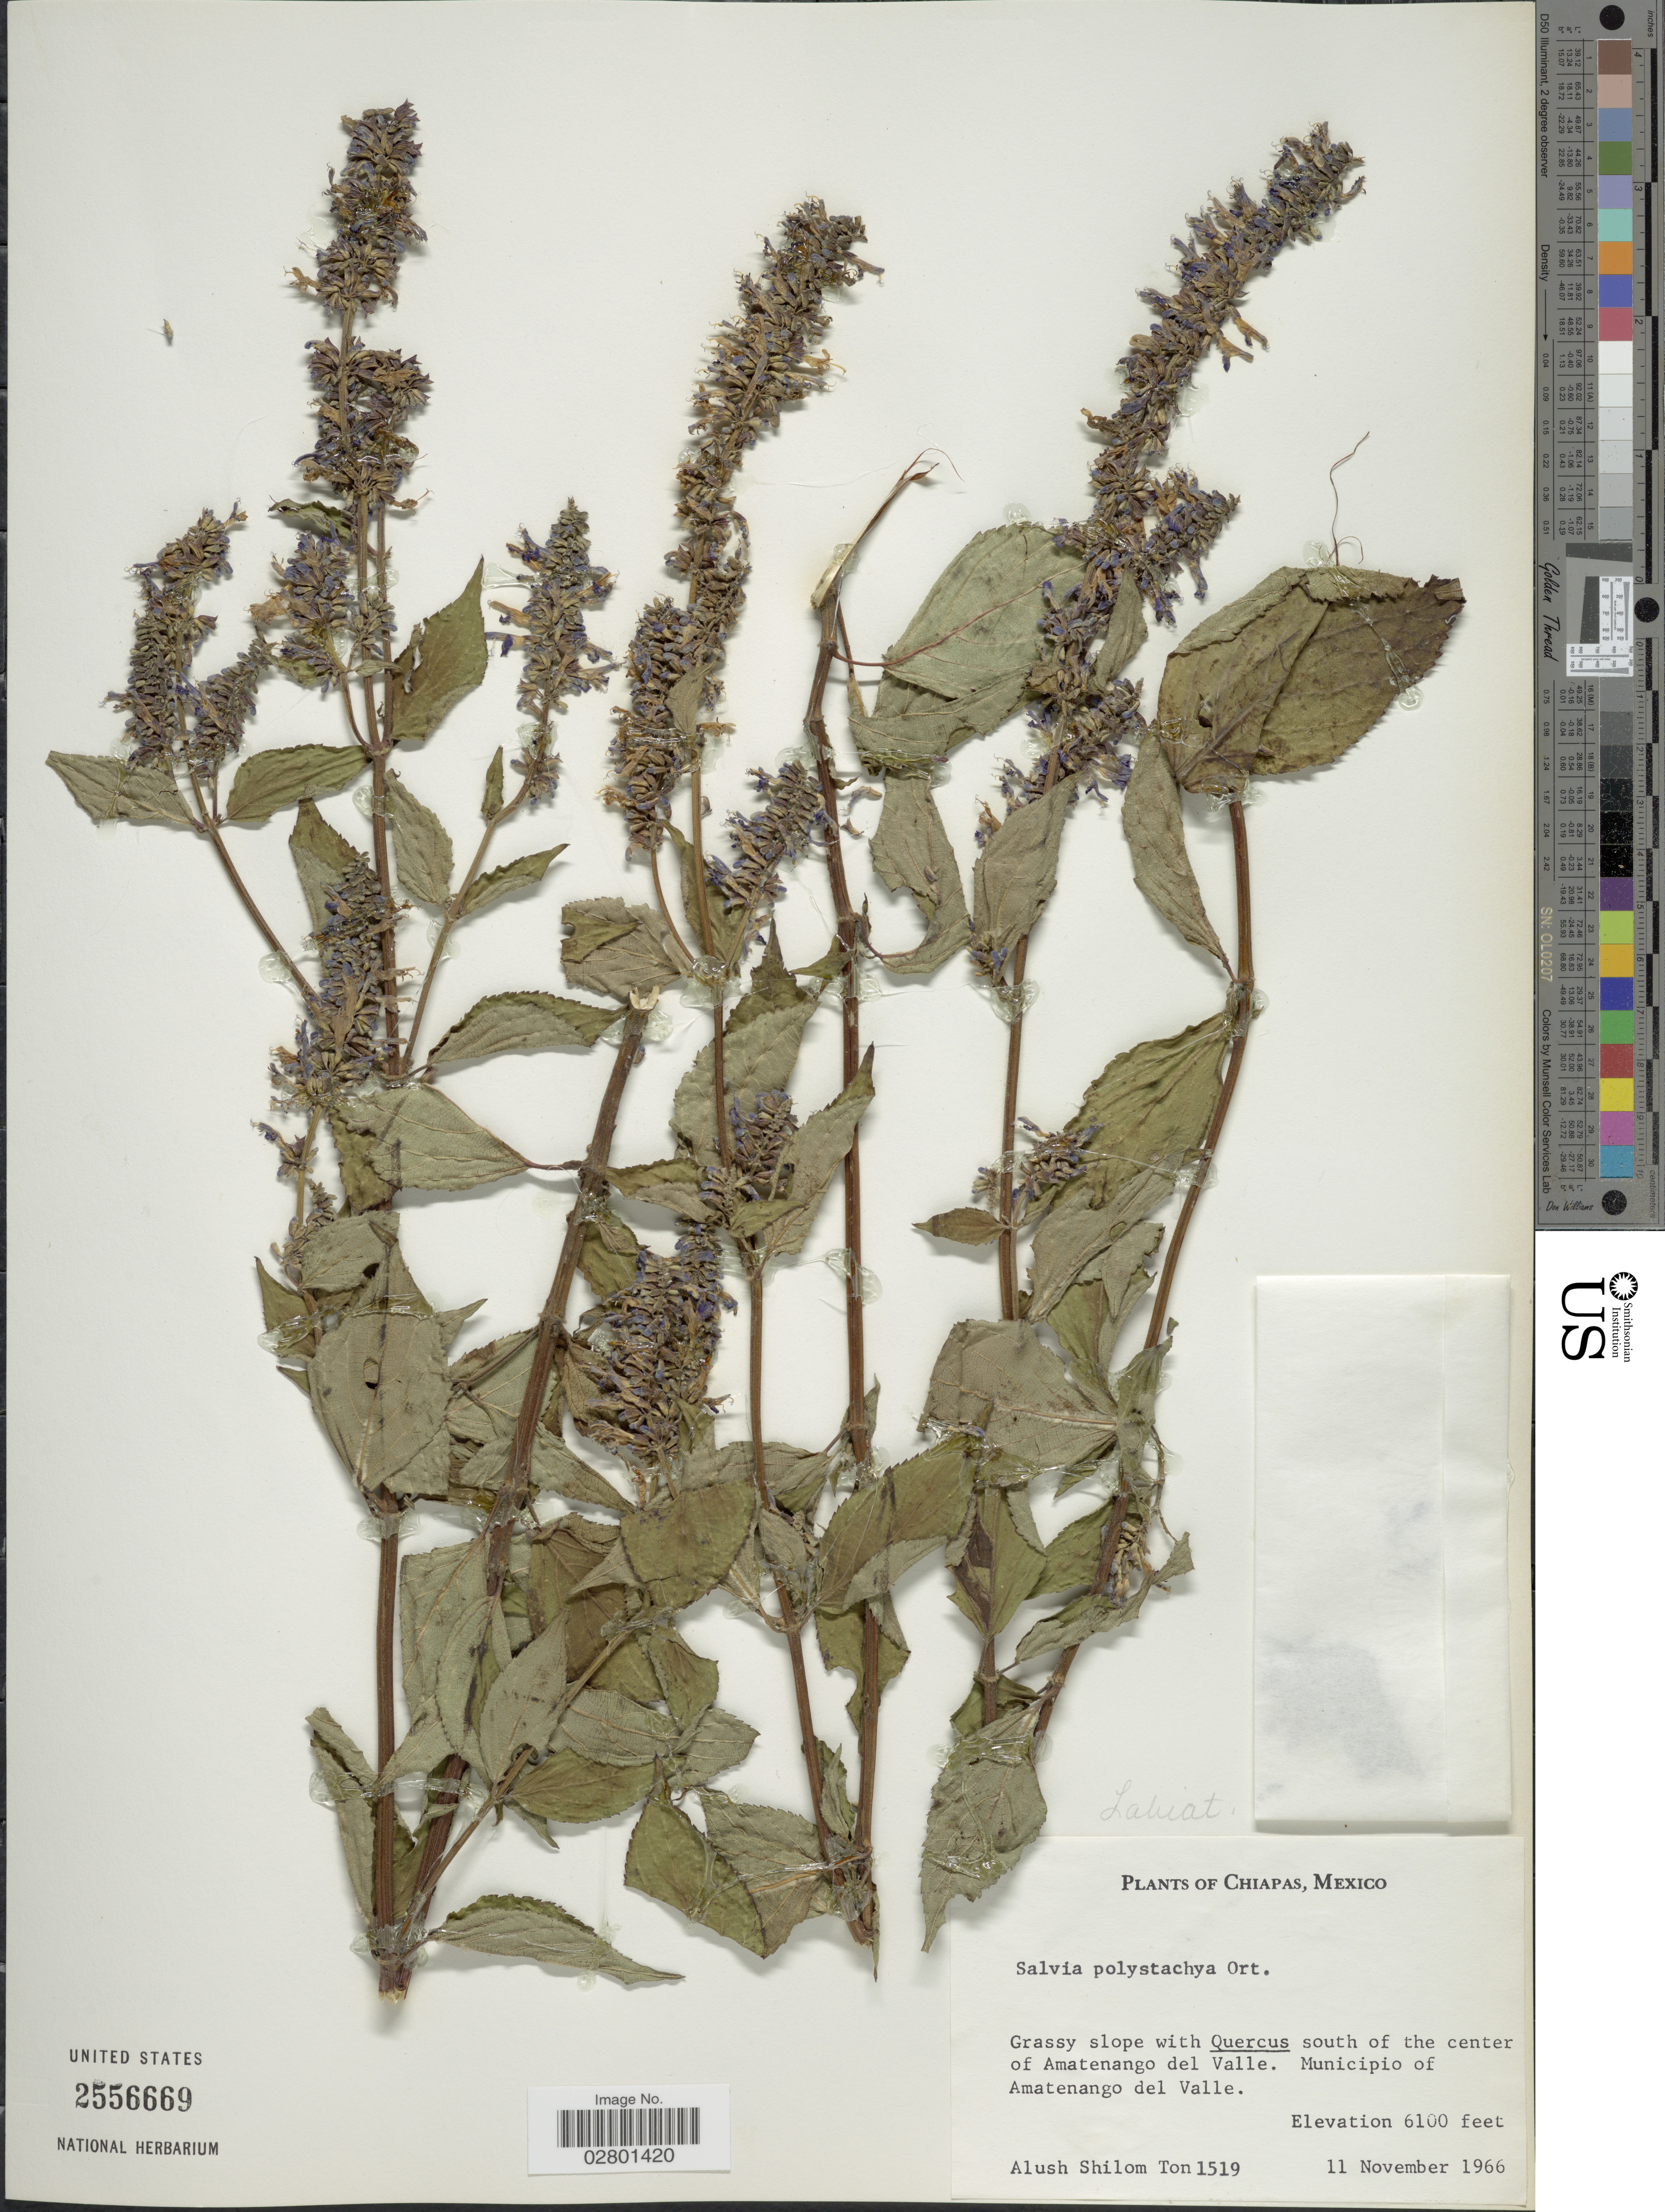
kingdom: Plantae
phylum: Tracheophyta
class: Magnoliopsida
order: Lamiales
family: Lamiaceae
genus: Salvia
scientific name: Salvia polystachya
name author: Cav.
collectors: A. M. Ton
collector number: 1519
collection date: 1966-11-11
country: Mexico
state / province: Chiapas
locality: Grassy slope with Quercus south of the center of Amatenango del Valle. Municipio of Amatenango del Valle.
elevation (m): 1859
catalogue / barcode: US 2556669